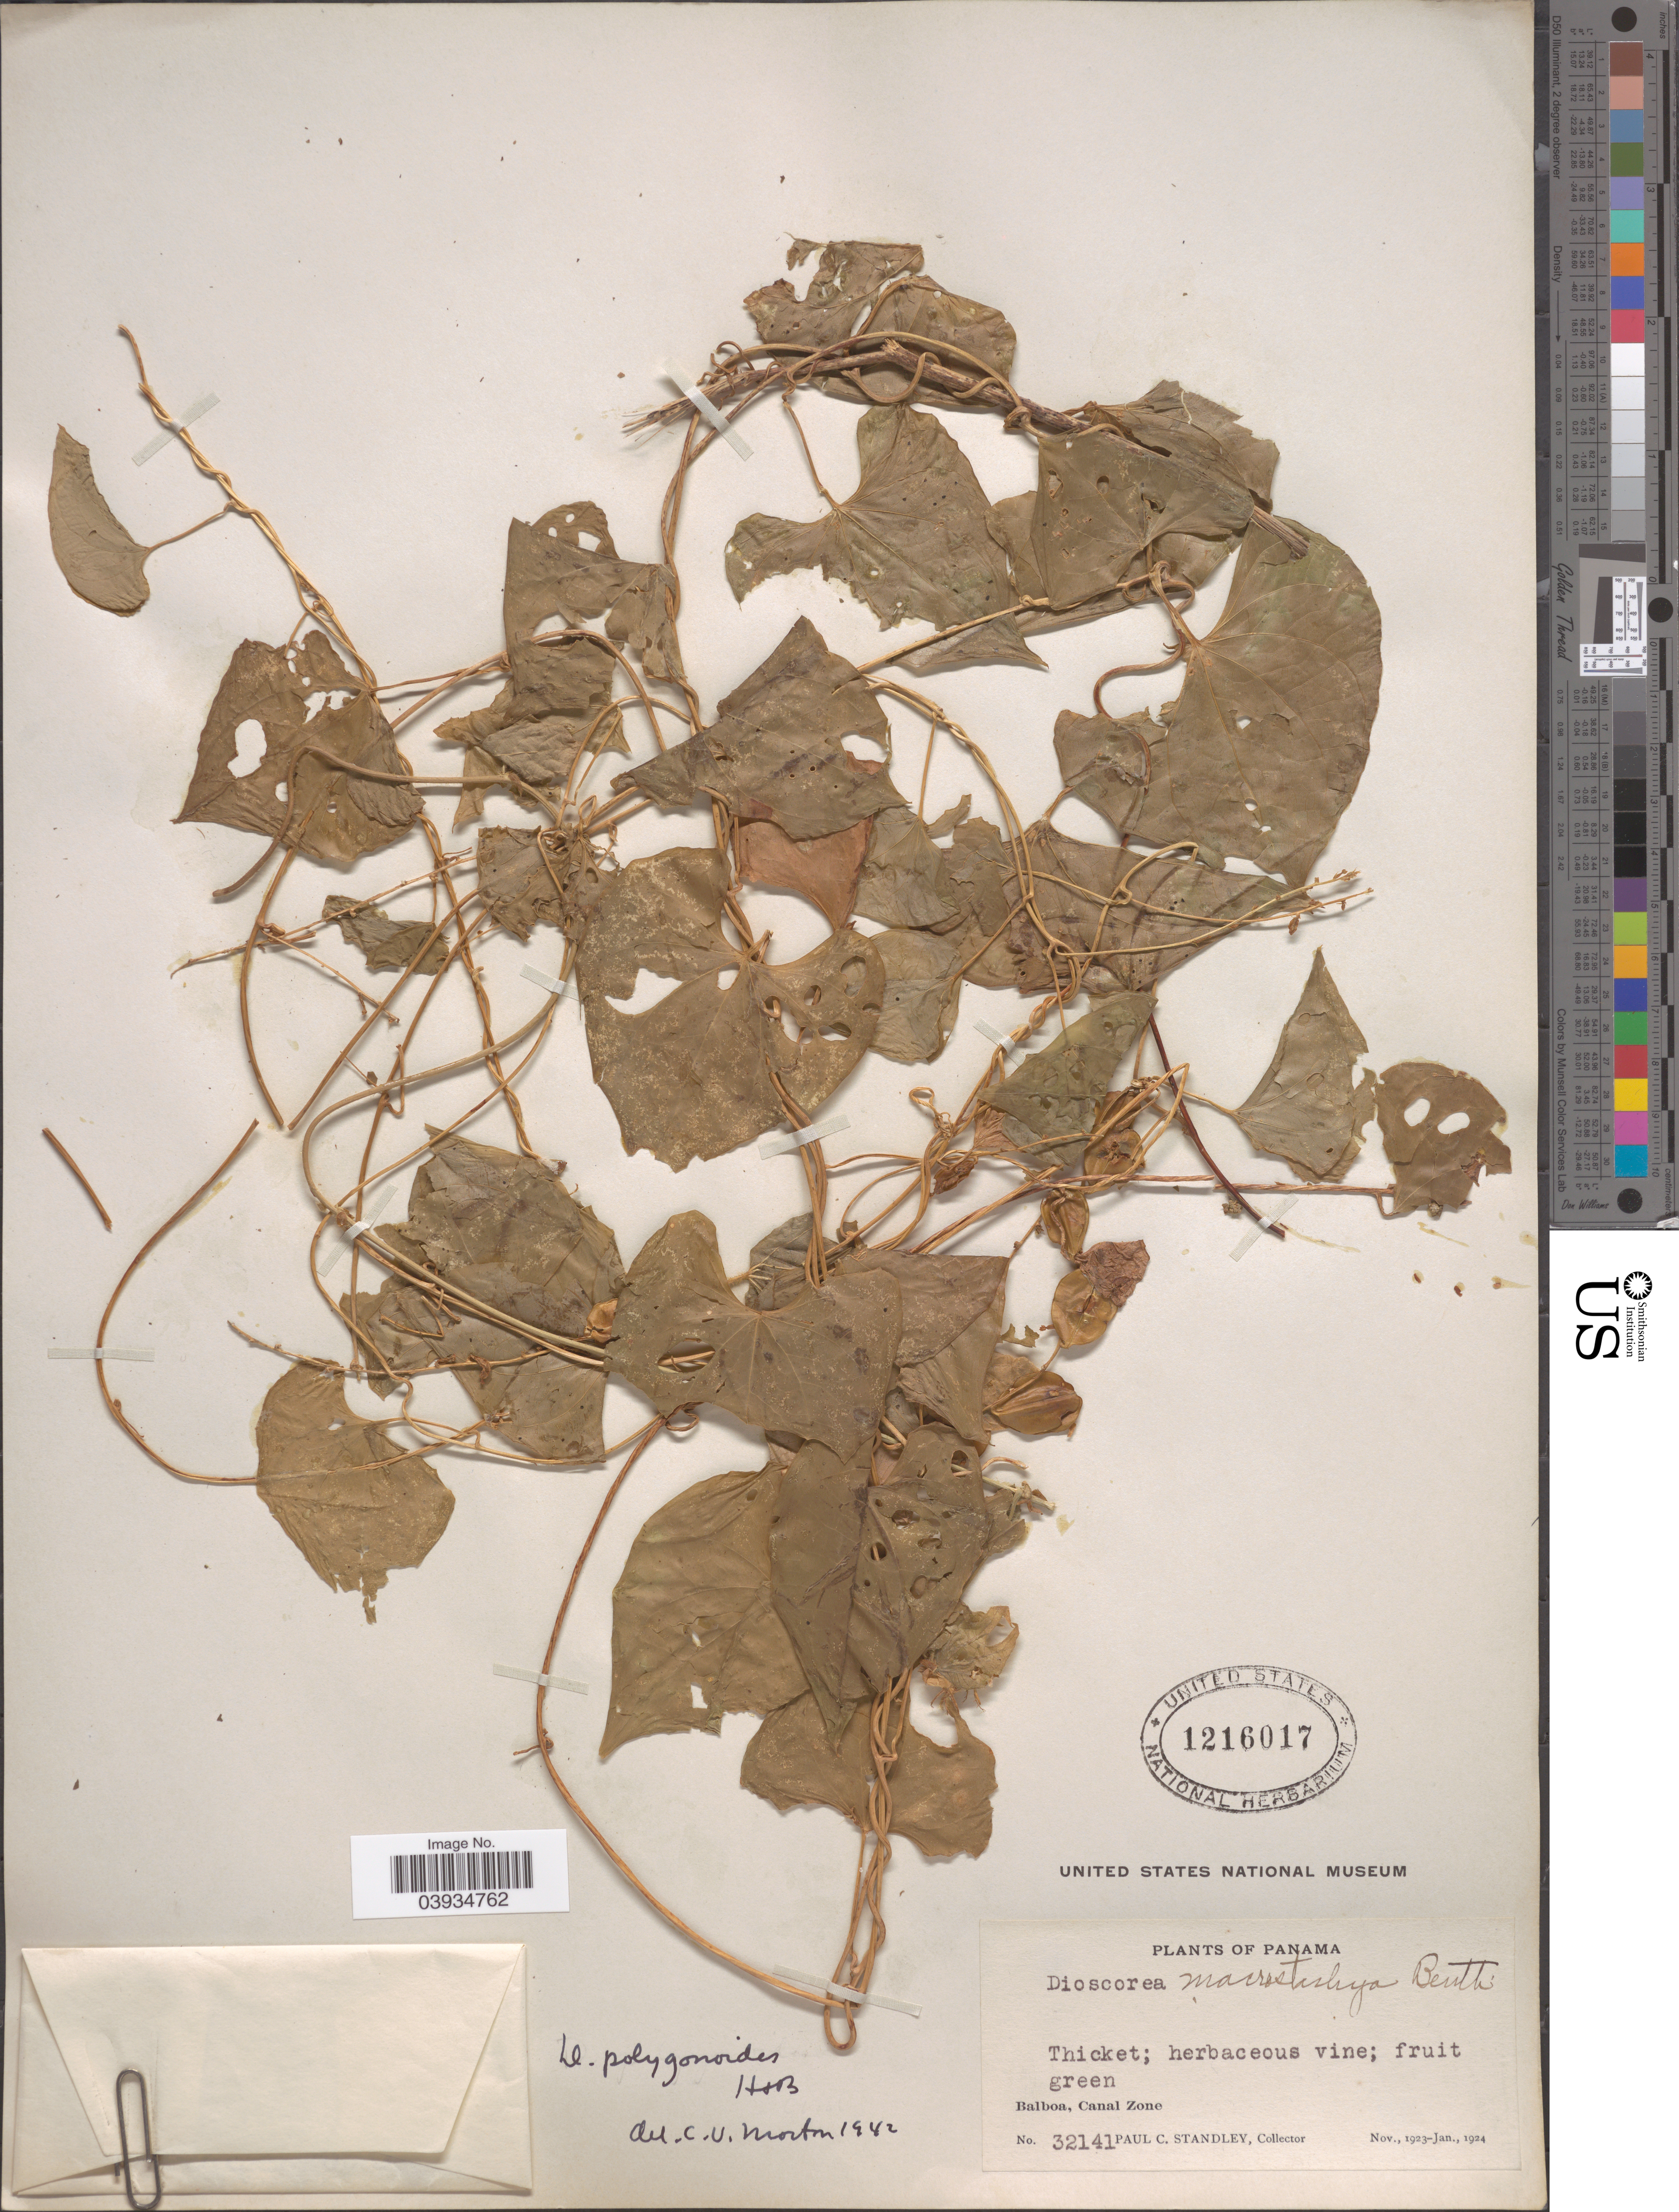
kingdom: Plantae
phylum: Tracheophyta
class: Liliopsida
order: Dioscoreales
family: Dioscoreaceae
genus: Dioscorea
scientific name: Dioscorea polygonoides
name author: Humb. & Bonpl. ex Willd.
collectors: P. C. Standley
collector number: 32141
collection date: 1923-11/1924-01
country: Panama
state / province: Colón / Panamá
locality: Thichet. Balboa, Canal Zone.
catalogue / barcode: US 1216017